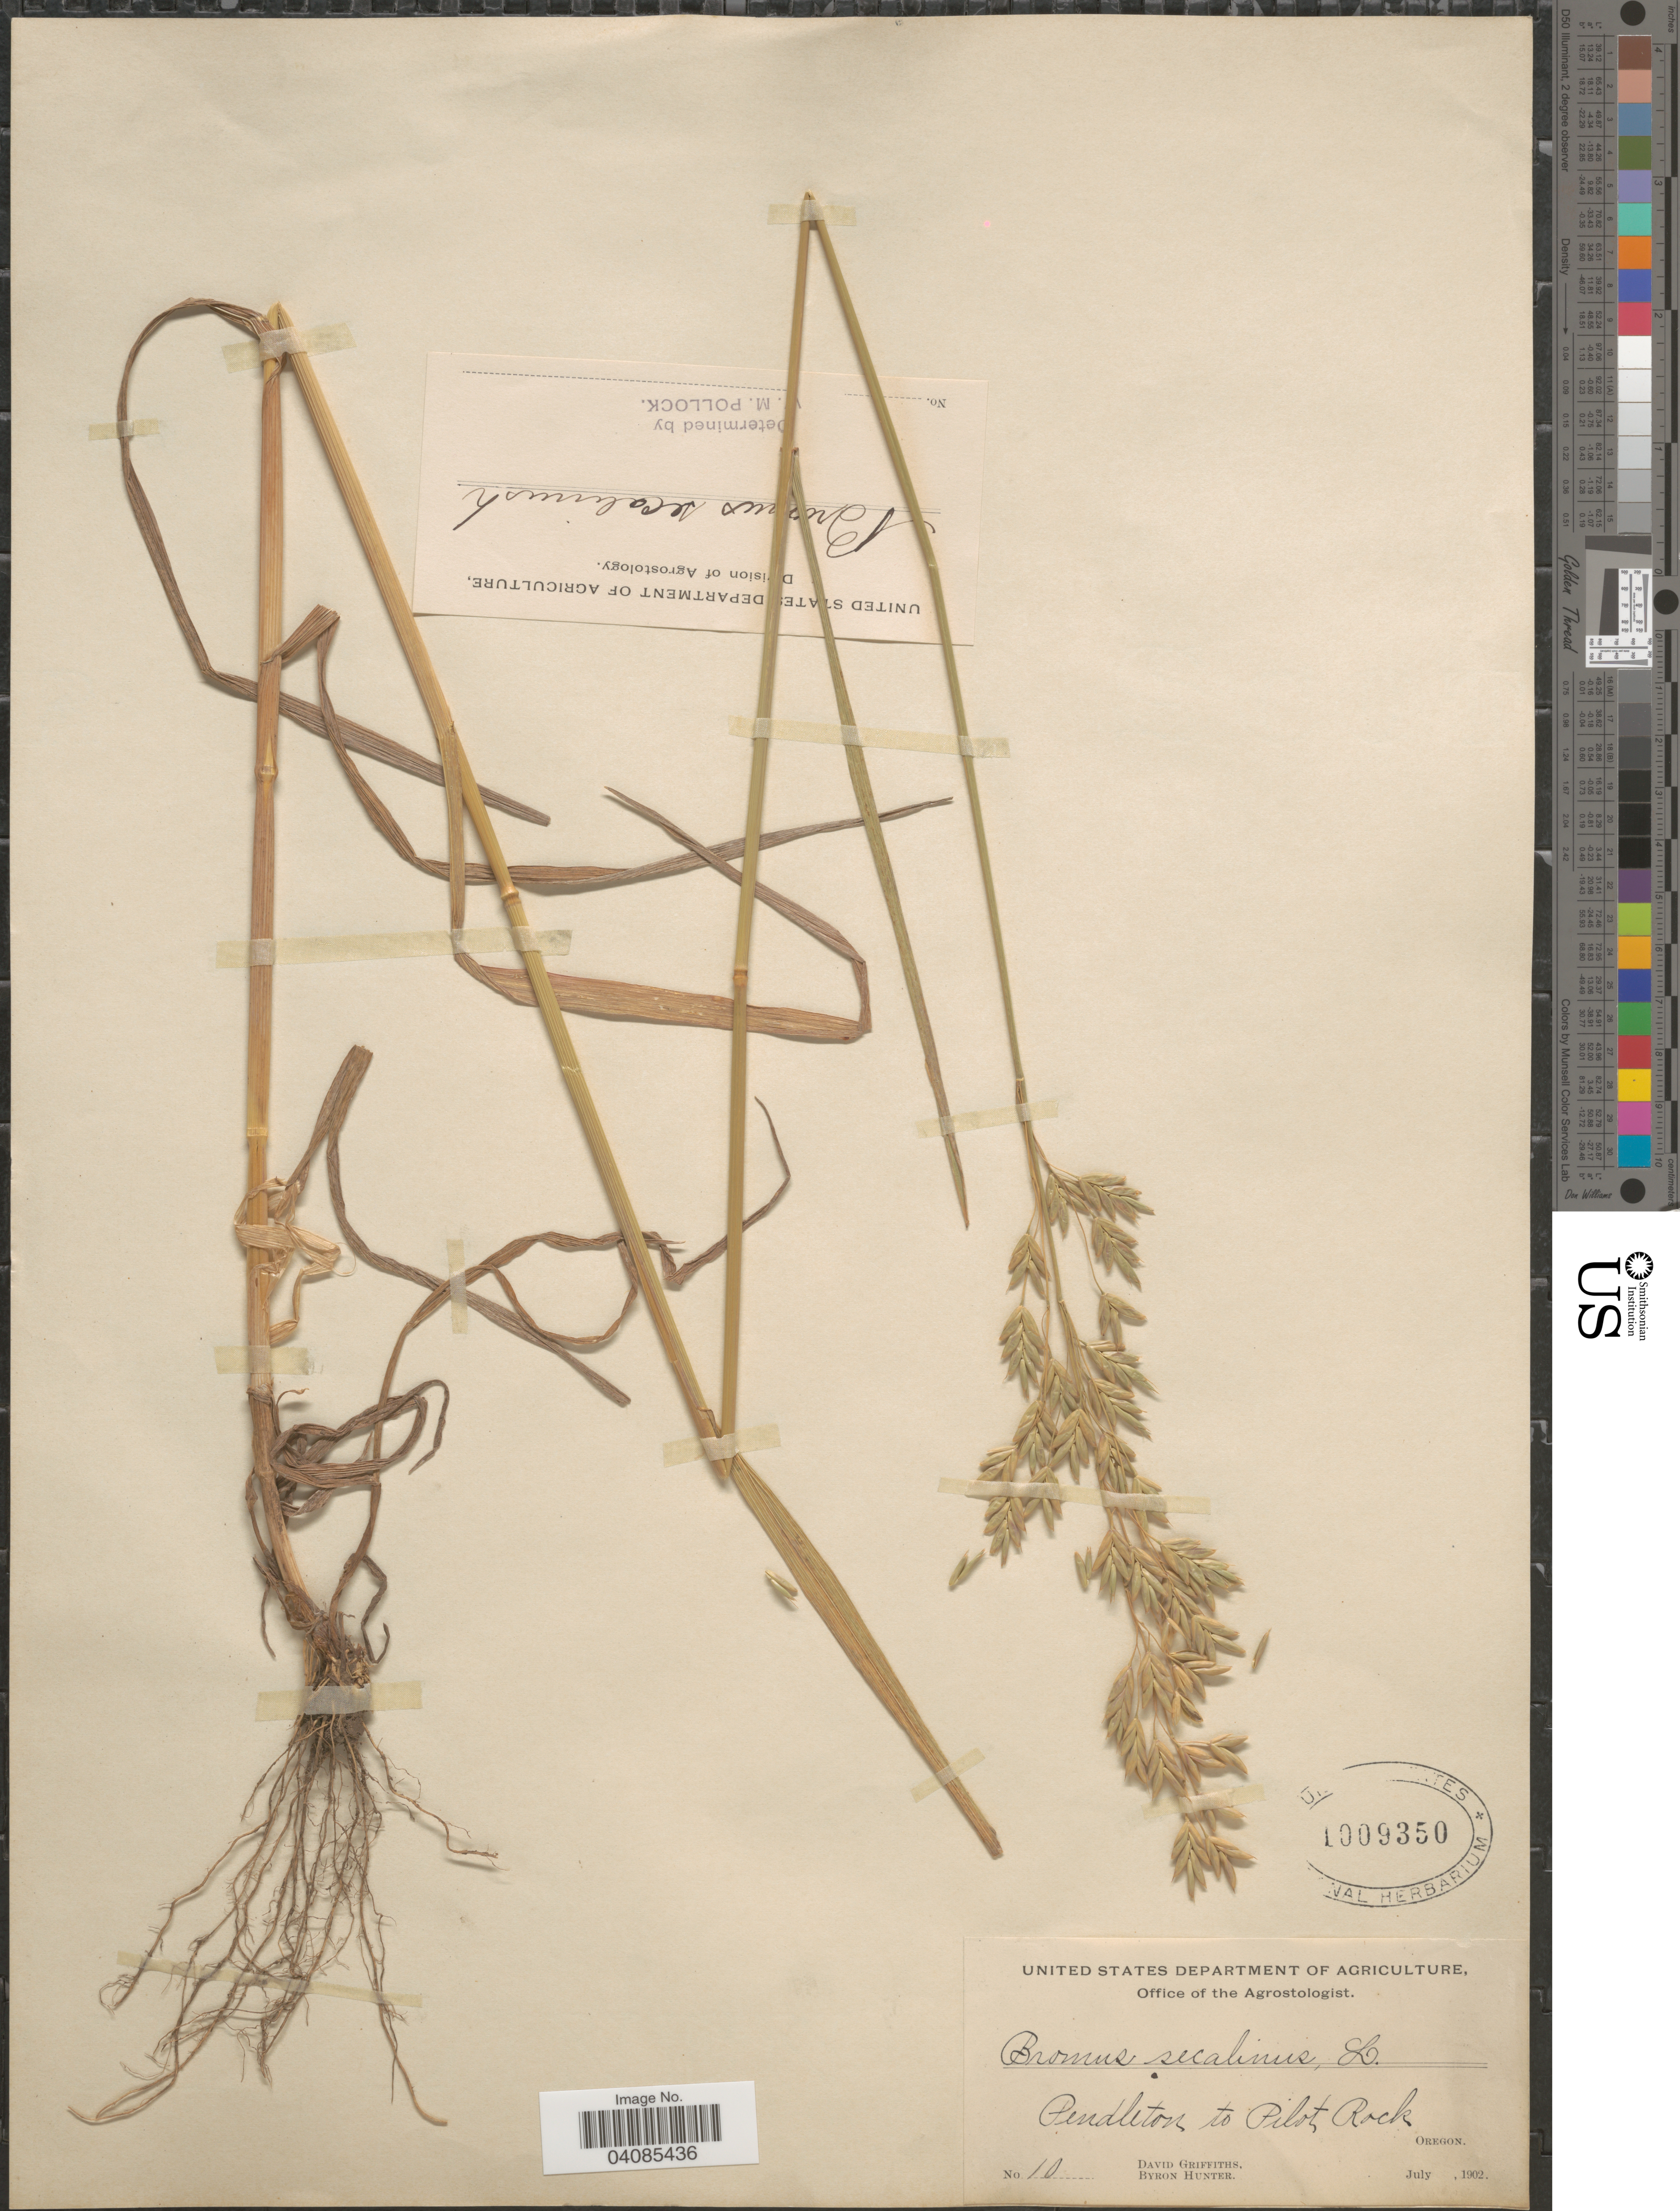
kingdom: Plantae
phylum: Tracheophyta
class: Liliopsida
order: Poales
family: Poaceae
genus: Bromus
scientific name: Bromus secalinus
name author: L.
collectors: D. Griffiths & B. Hunter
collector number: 10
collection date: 1902-07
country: United States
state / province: Oregon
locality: Pendleton to Pilot Rock.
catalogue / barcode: US 1009350